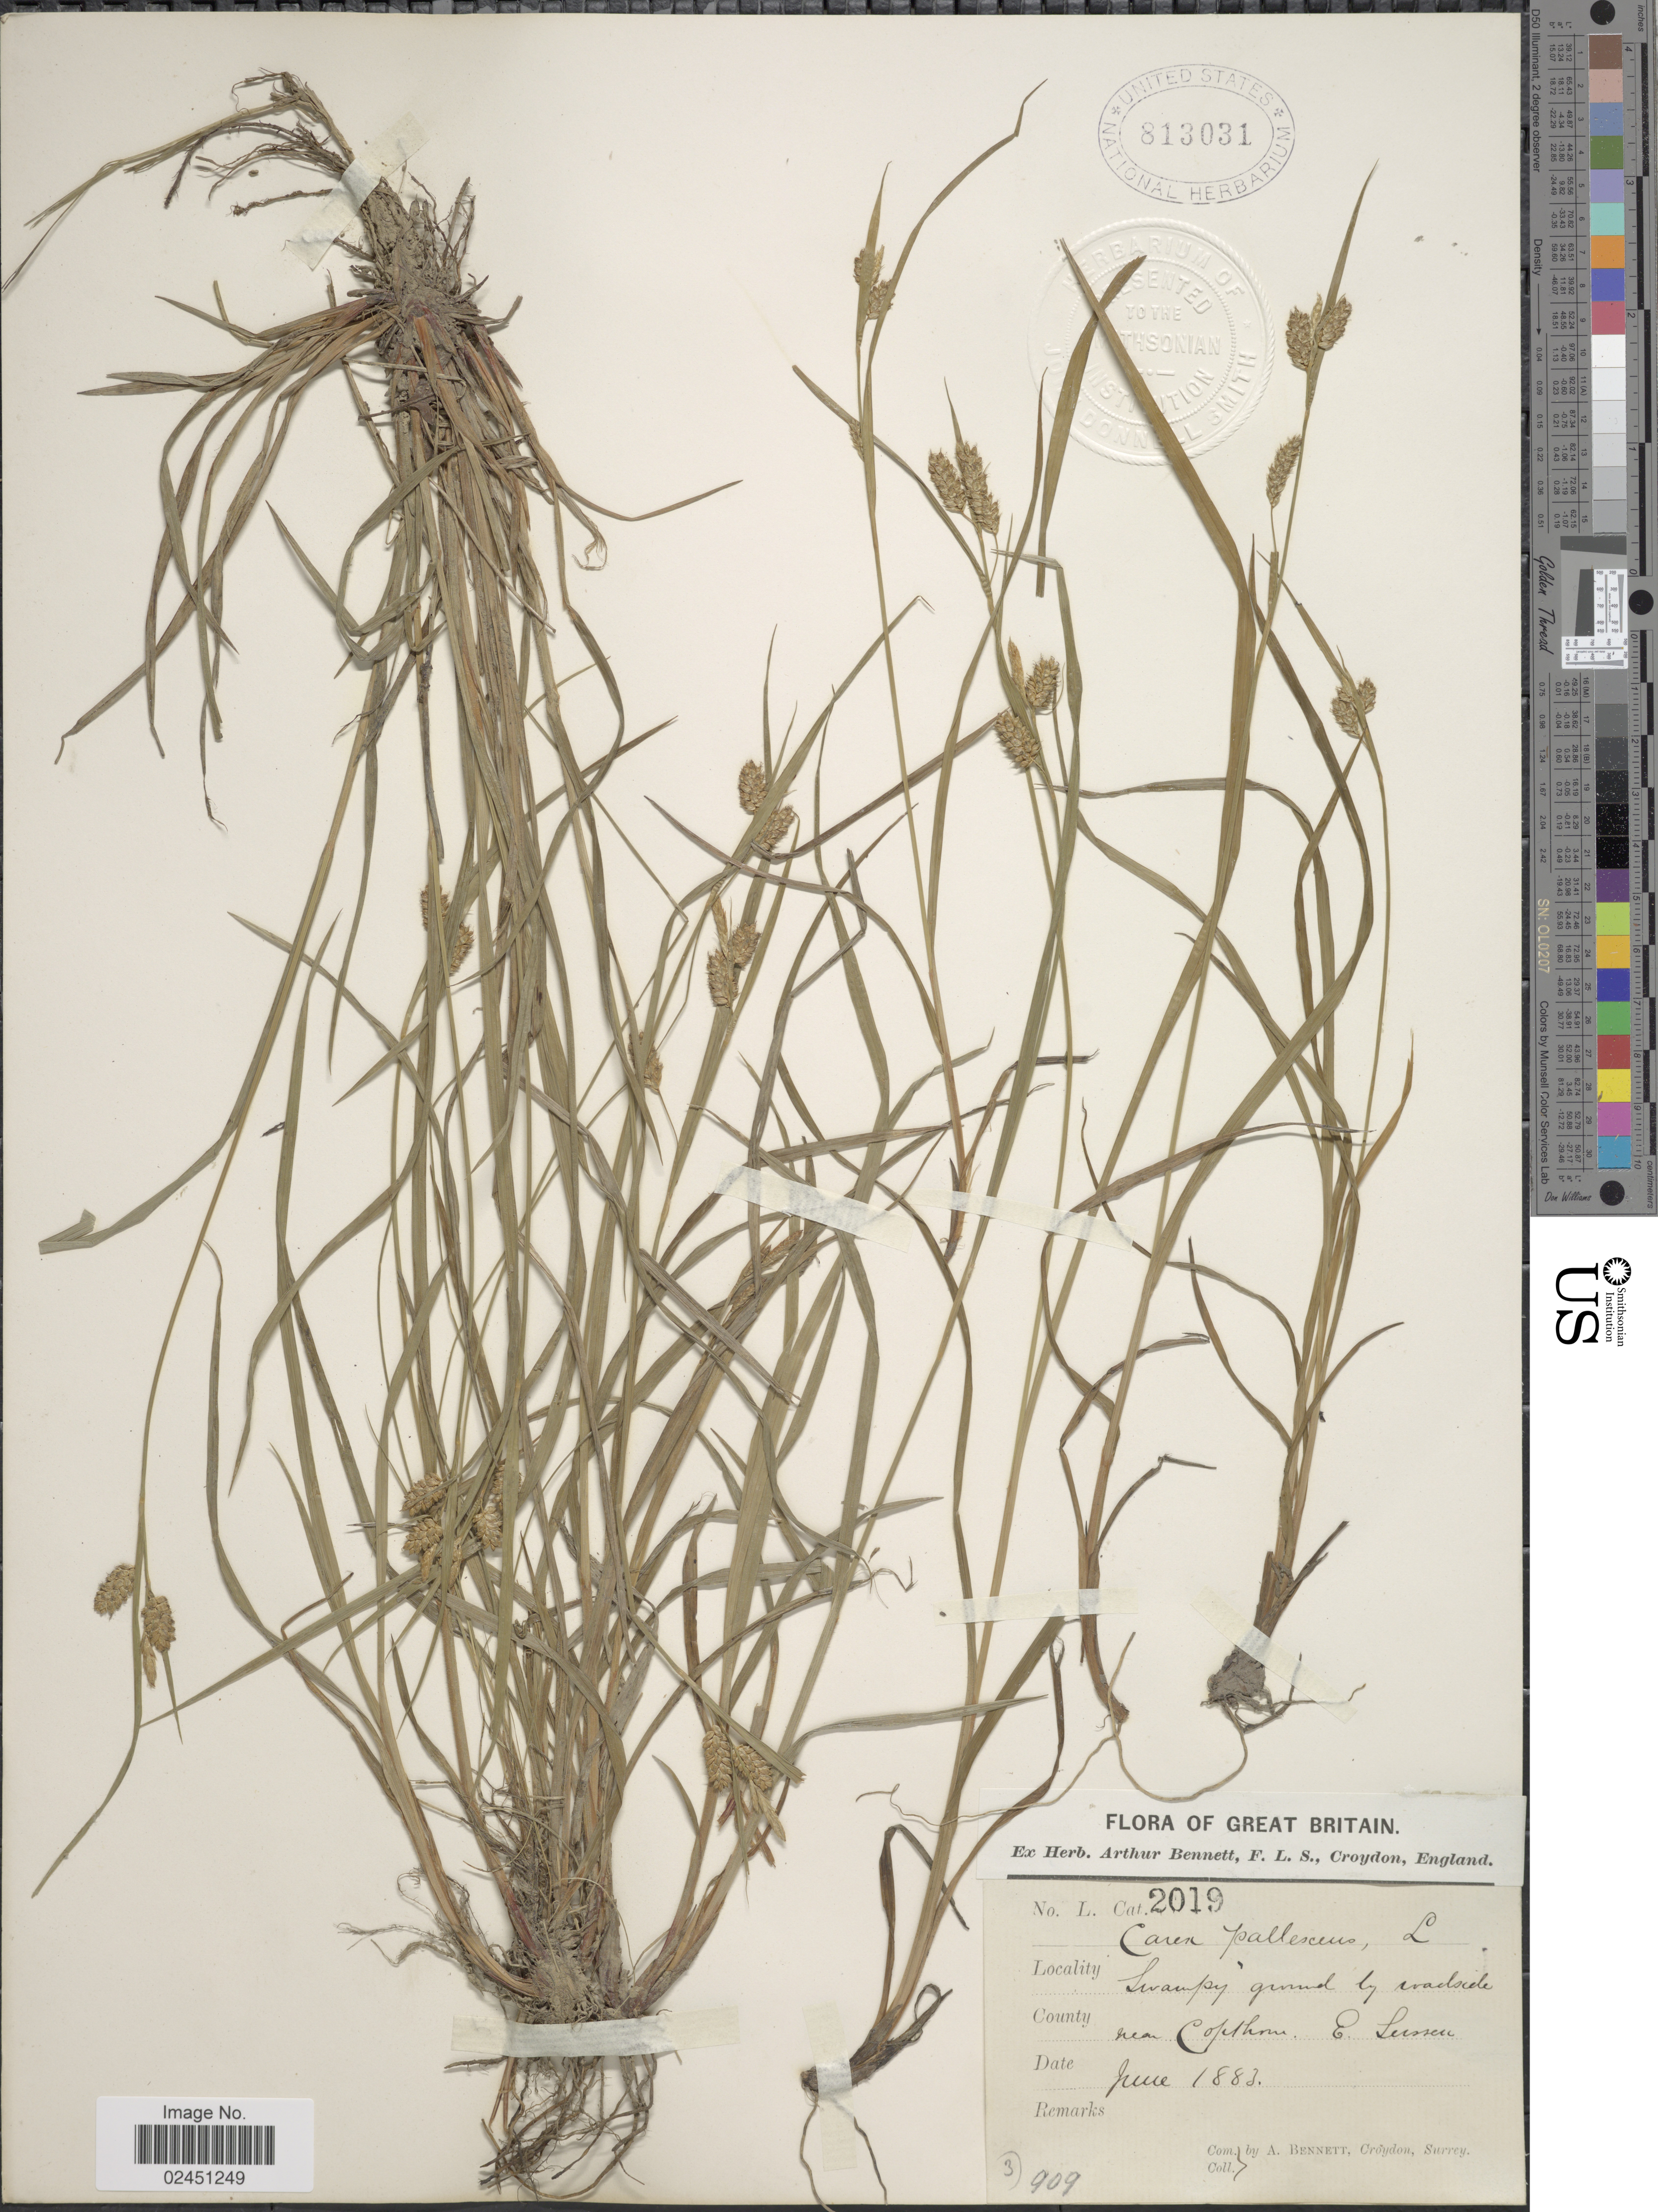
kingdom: Plantae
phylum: Tracheophyta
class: Liliopsida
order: Poales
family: Cyperaceae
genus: Carex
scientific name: Carex pallescens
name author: L.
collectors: ex herb. Arthur Bennett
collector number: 2019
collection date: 1883-06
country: United Kingdom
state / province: England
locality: Great Britain, County near Copthorne E. Sussex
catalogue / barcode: US 813031